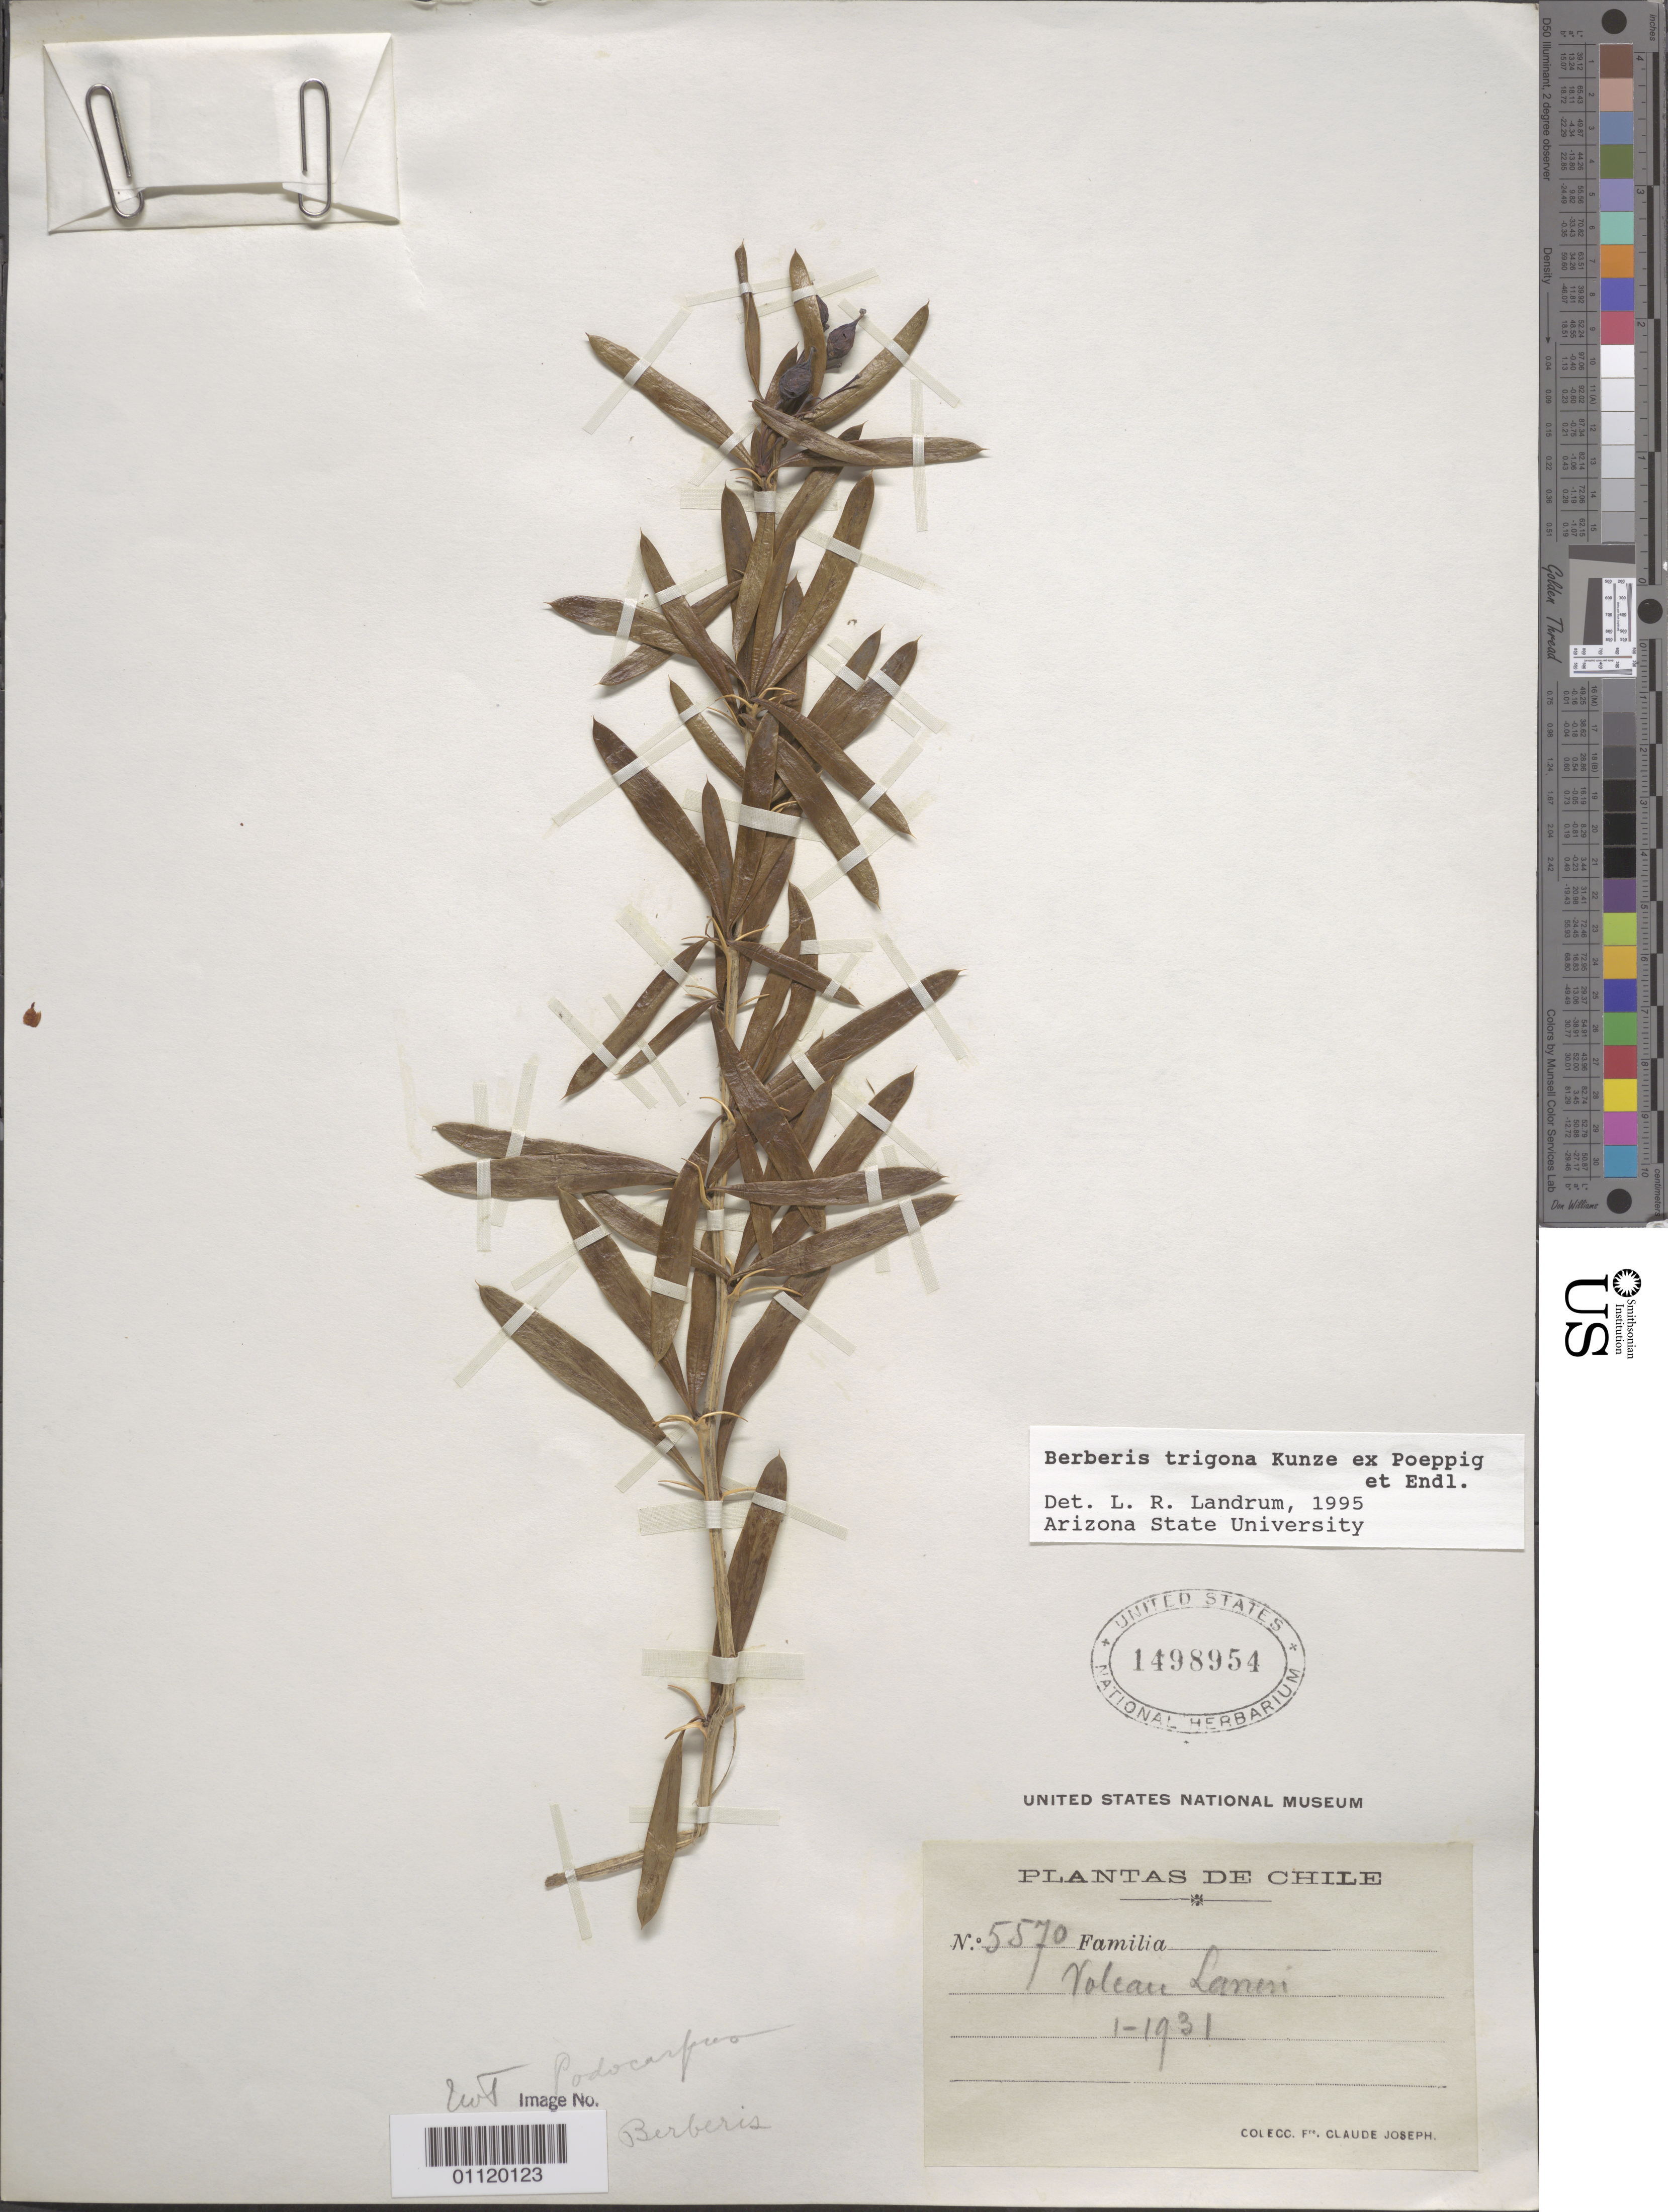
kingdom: Plantae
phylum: Tracheophyta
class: Magnoliopsida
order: Ranunculales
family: Berberidaceae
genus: Berberis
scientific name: Berberis trigona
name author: Kunze ex Poepp. & Endl.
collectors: C. Joseph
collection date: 1931-01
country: Chile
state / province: Araucanía (IX) / Los Ríos (XIV)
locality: Volcan Lanin/Lanin Volcano.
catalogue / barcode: US 1498954